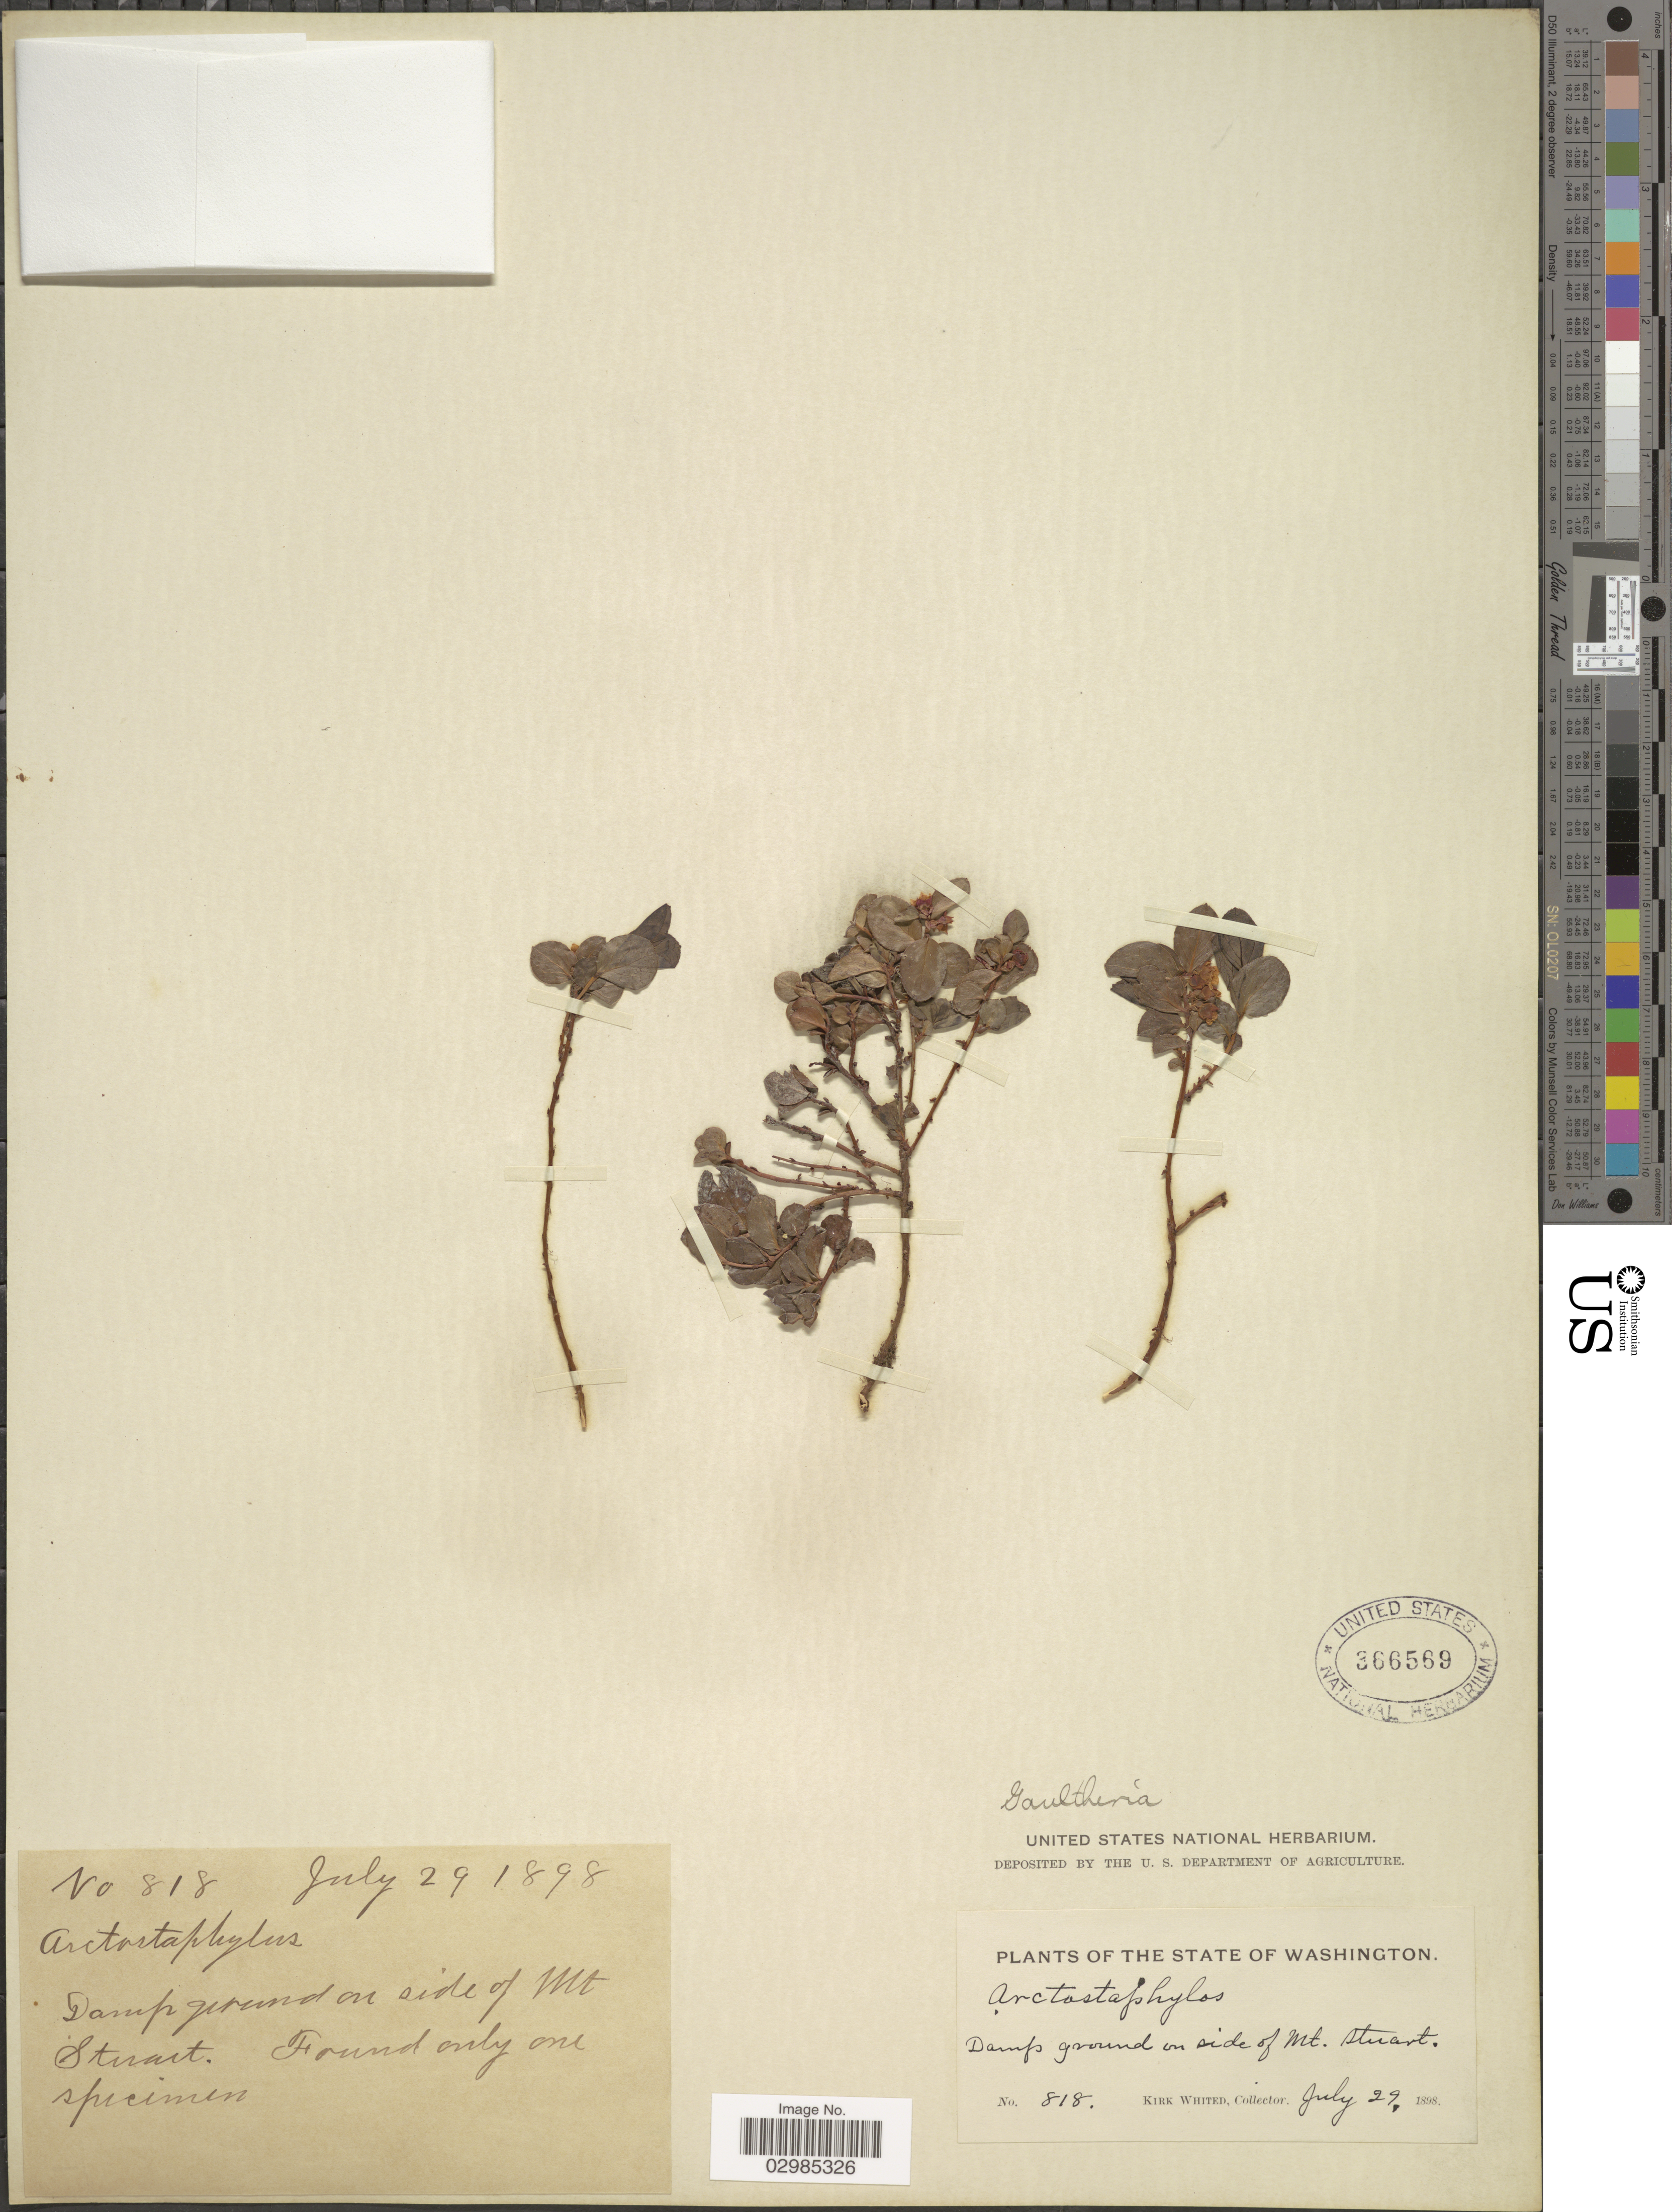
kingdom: Plantae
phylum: Tracheophyta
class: Magnoliopsida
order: Ericales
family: Ericaceae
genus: Arctostaphylos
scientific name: Arctostaphylos cratericola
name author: (Donn. Sm.) Donn. Sm.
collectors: K. Whited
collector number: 818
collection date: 1898-07-29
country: United States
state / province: Washington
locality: Damp ground in side of Mt. Stuart.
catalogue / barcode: US 366569